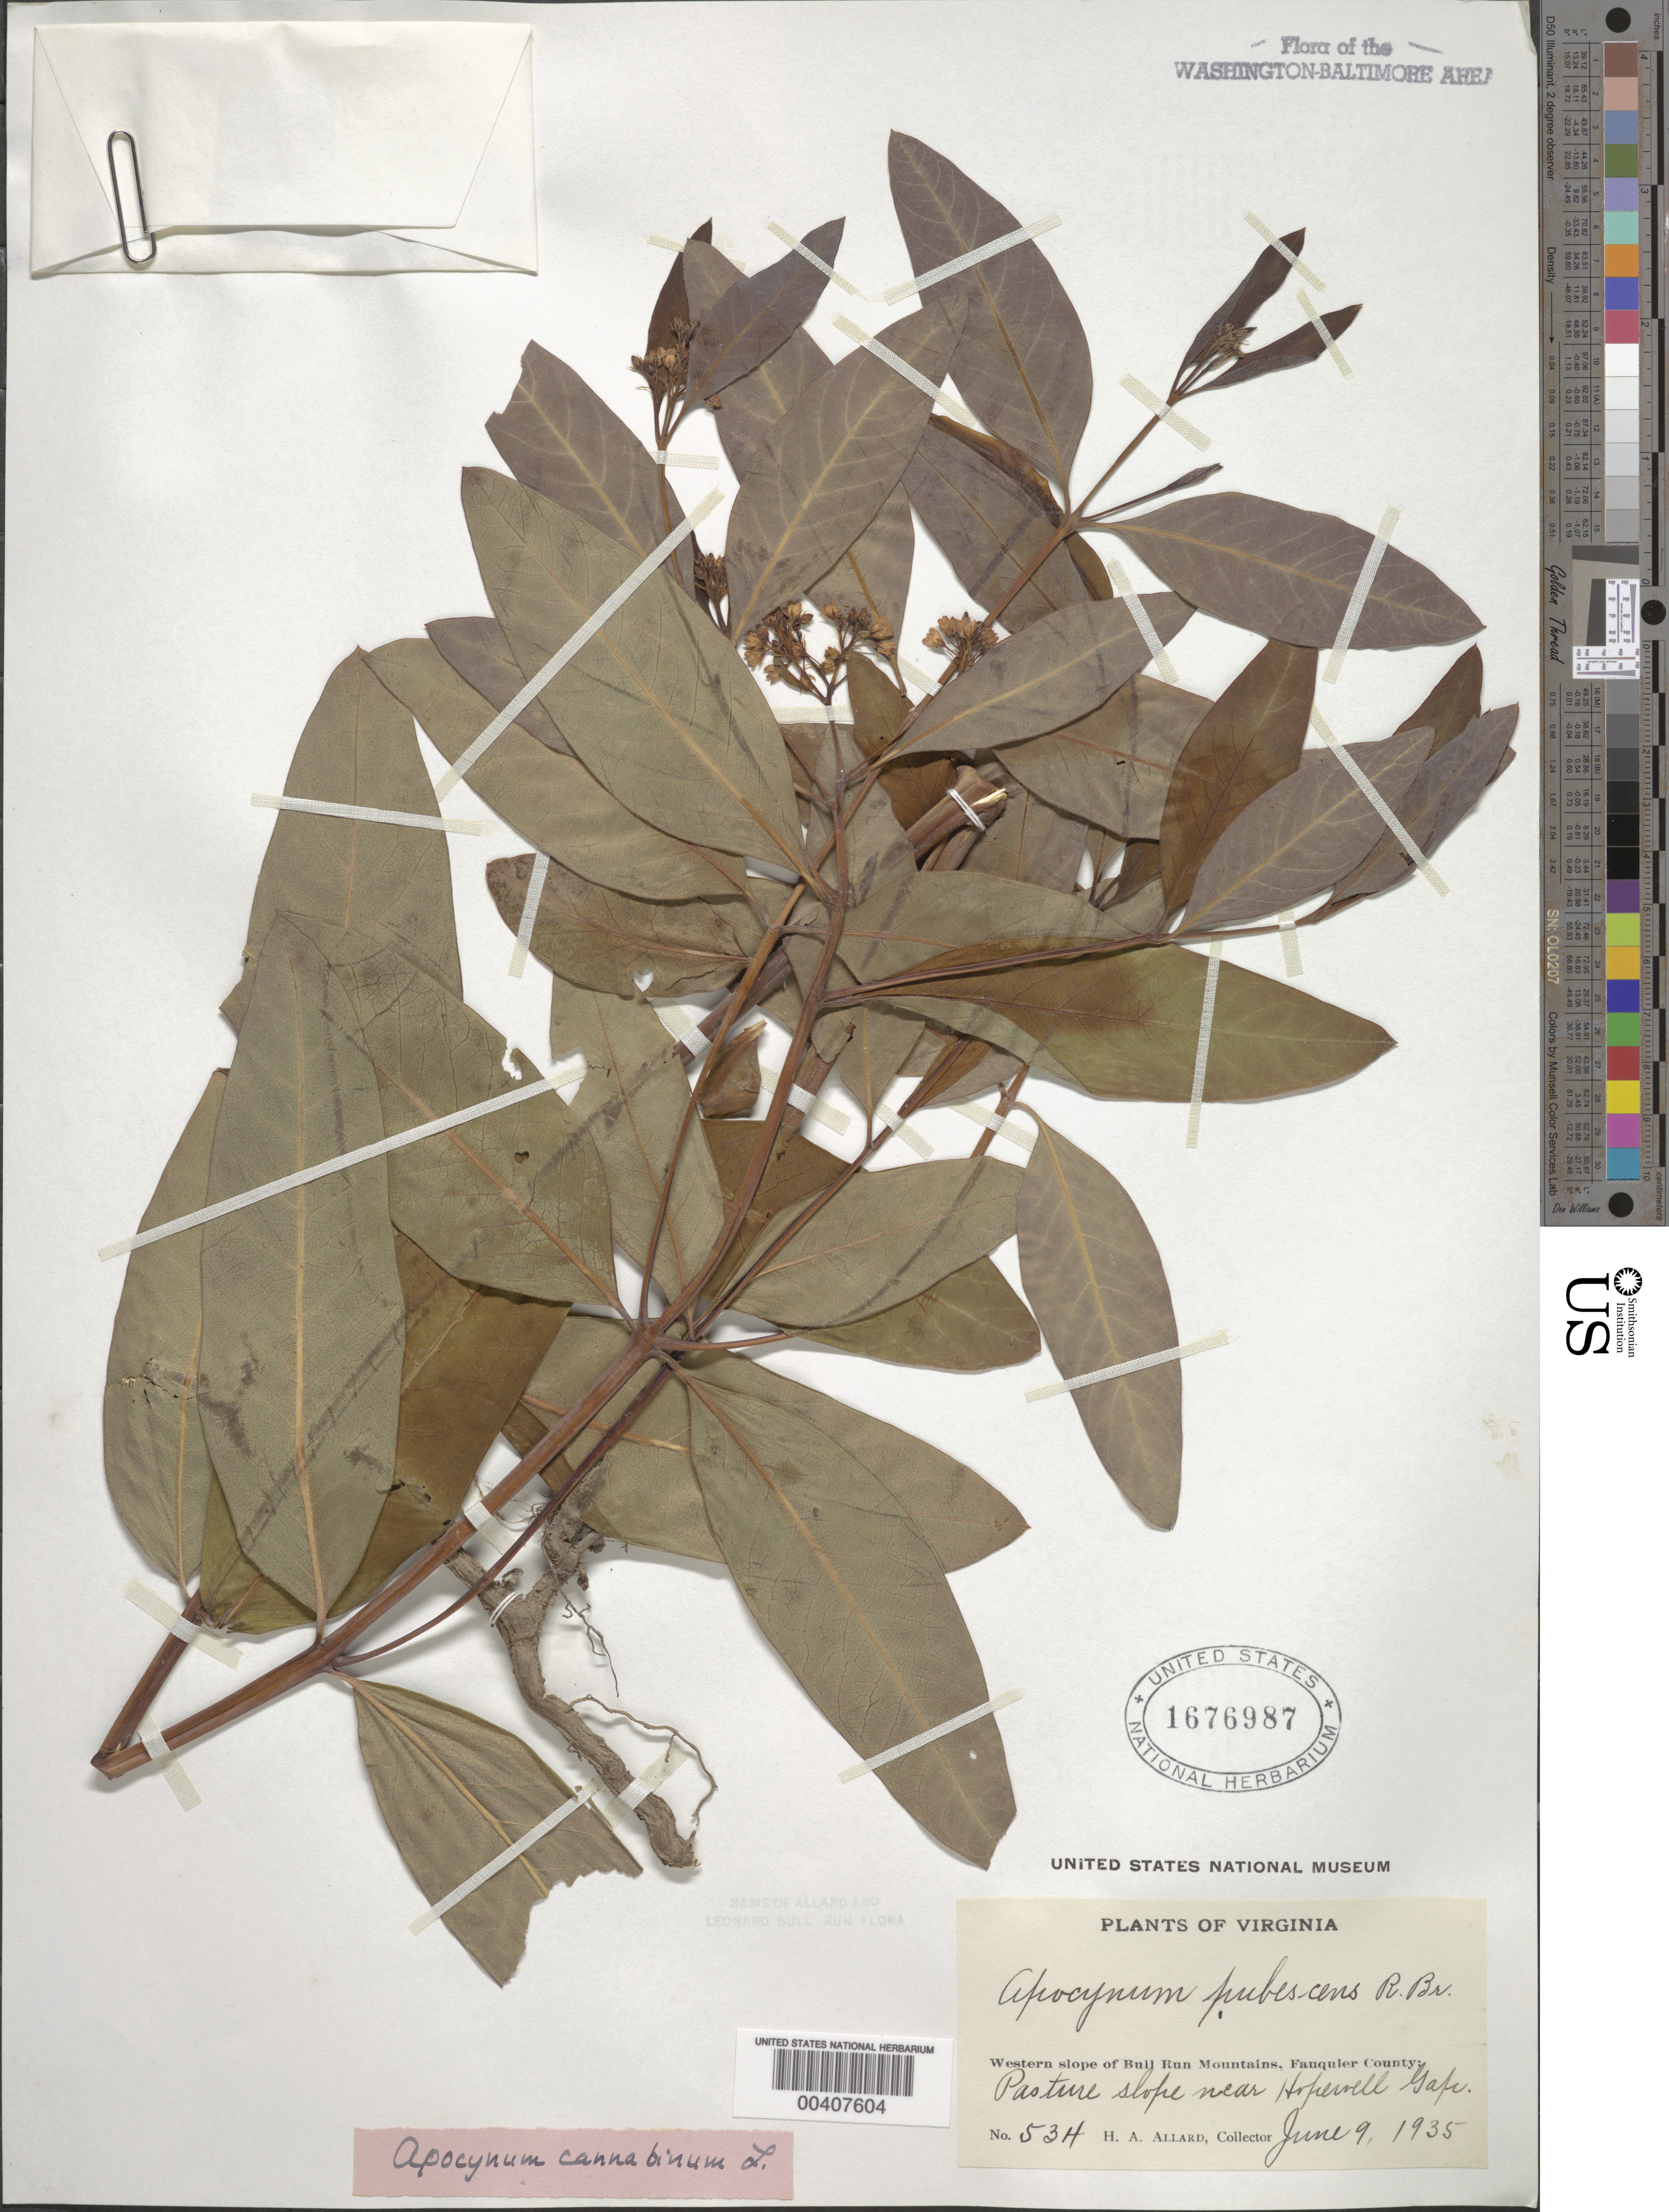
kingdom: Plantae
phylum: Tracheophyta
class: Magnoliopsida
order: Gentianales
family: Apocynaceae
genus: Apocynum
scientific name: Apocynum cannabinum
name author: L.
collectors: H. A. Allard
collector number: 534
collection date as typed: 09 Jun 1935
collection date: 1935-06-09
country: United States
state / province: Virginia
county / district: Fauquier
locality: Near Hopewell Gap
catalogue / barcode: US 1676987